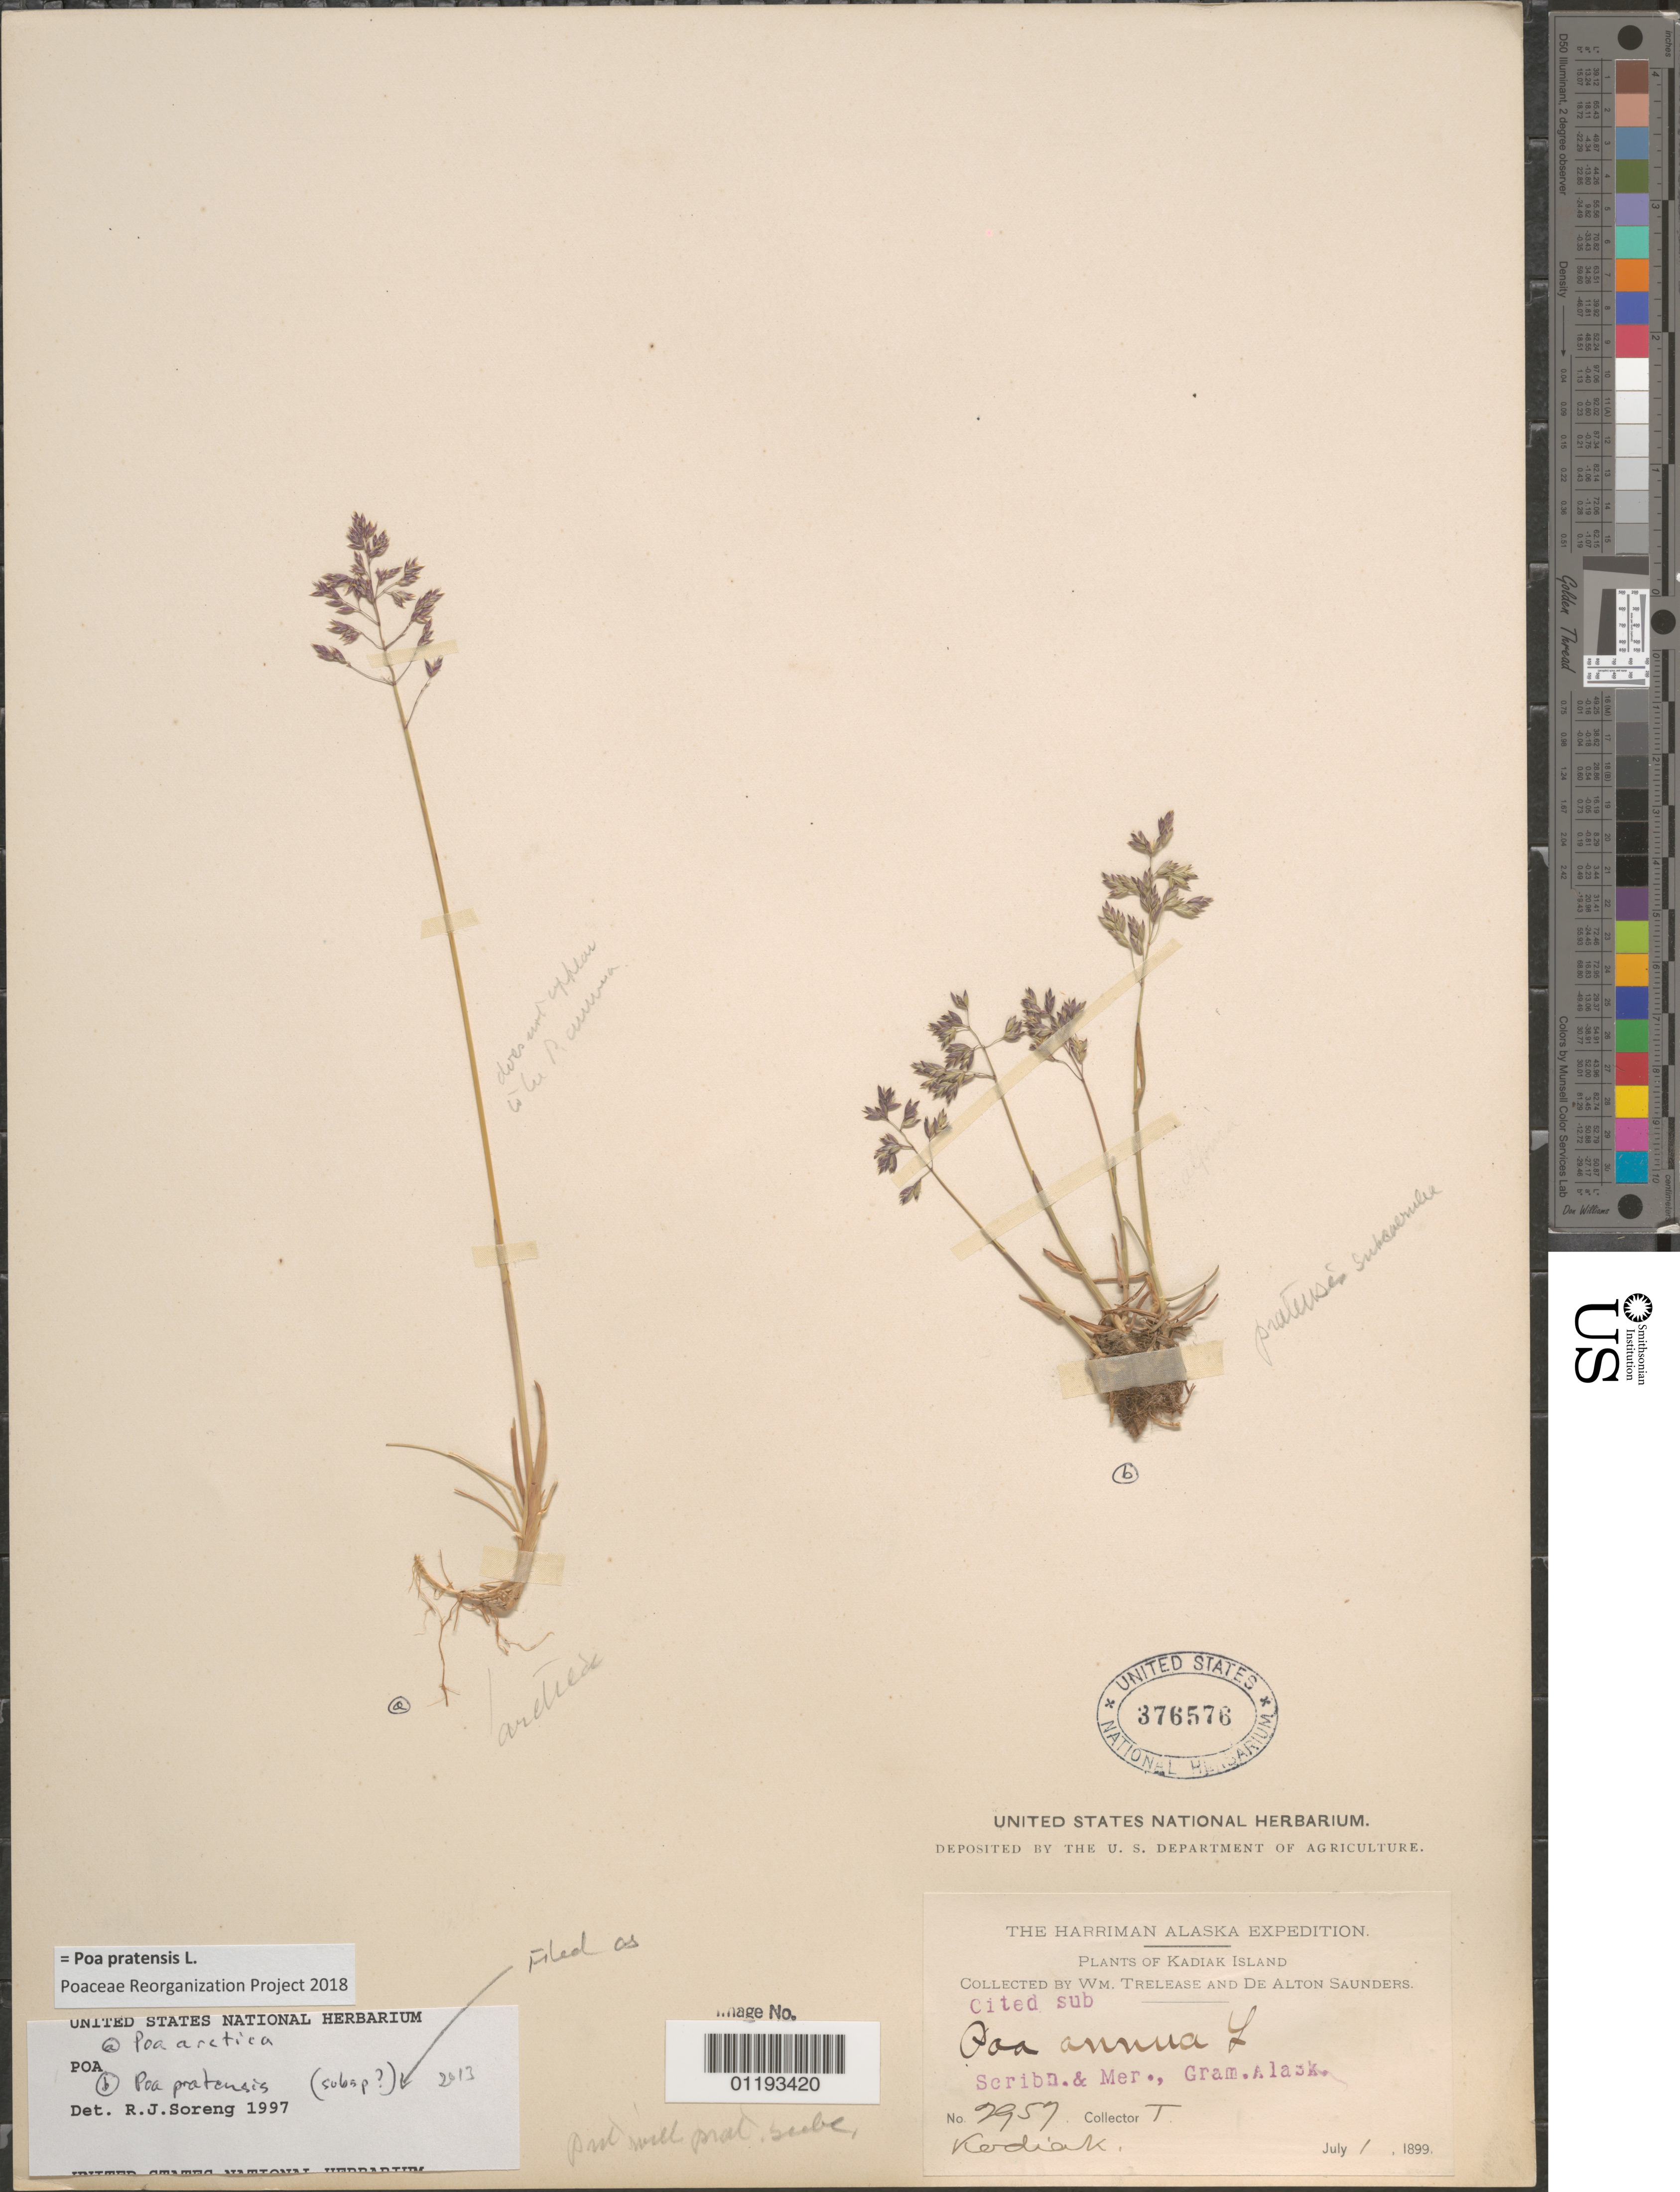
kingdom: Plantae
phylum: Tracheophyta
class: Liliopsida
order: Poales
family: Poaceae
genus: Poa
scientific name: Poa pratensis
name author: L.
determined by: Poaceae Reorganization Project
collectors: W. Trelease & D. Saunders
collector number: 2957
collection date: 1899-07-01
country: United States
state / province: Alaska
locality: Kodiak Island.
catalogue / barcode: US 376576